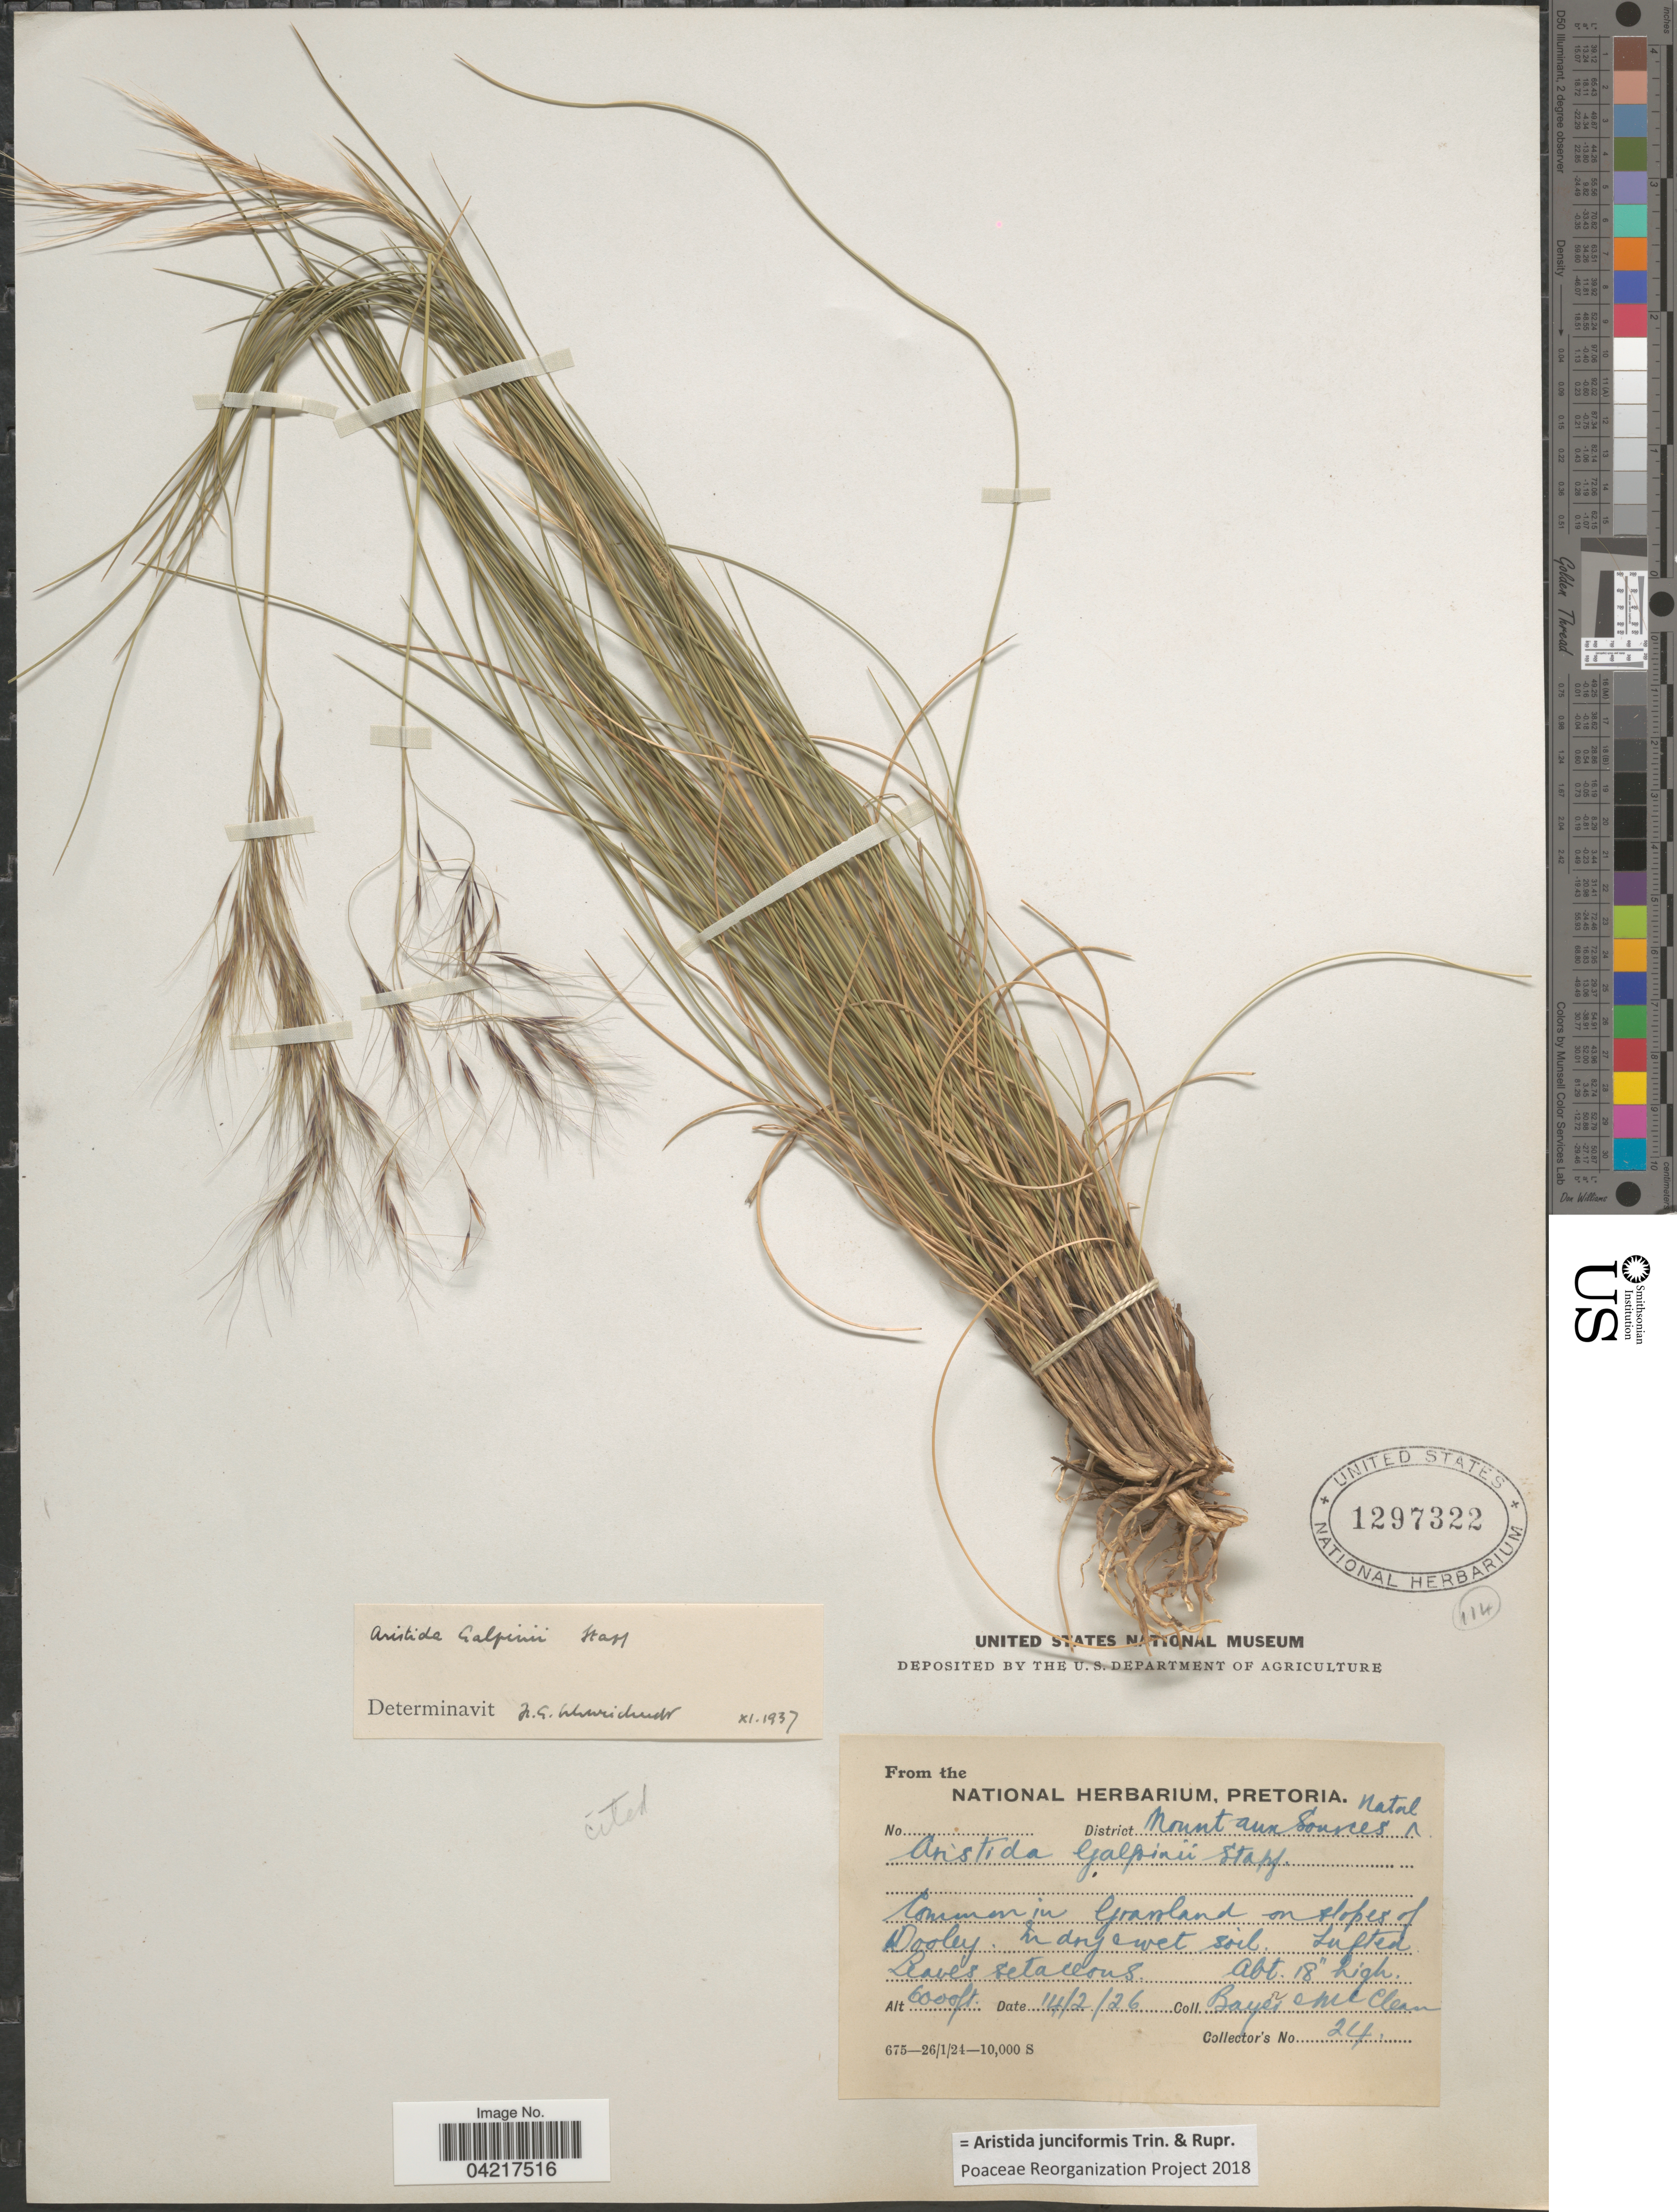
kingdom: Plantae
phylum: Tracheophyta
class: Liliopsida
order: Poales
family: Poaceae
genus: Aristida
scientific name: Aristida junciformis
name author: Trin. & Rupr.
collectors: Bayer & McClean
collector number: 24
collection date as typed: Transcribed d/m/y: 14/2/26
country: South Africa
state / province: KwaZulu-Natal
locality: District Mountain Sources. Natal. Common in grassland on slopes of Dooley. In dry + wet soil.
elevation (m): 1829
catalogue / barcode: US 1297322